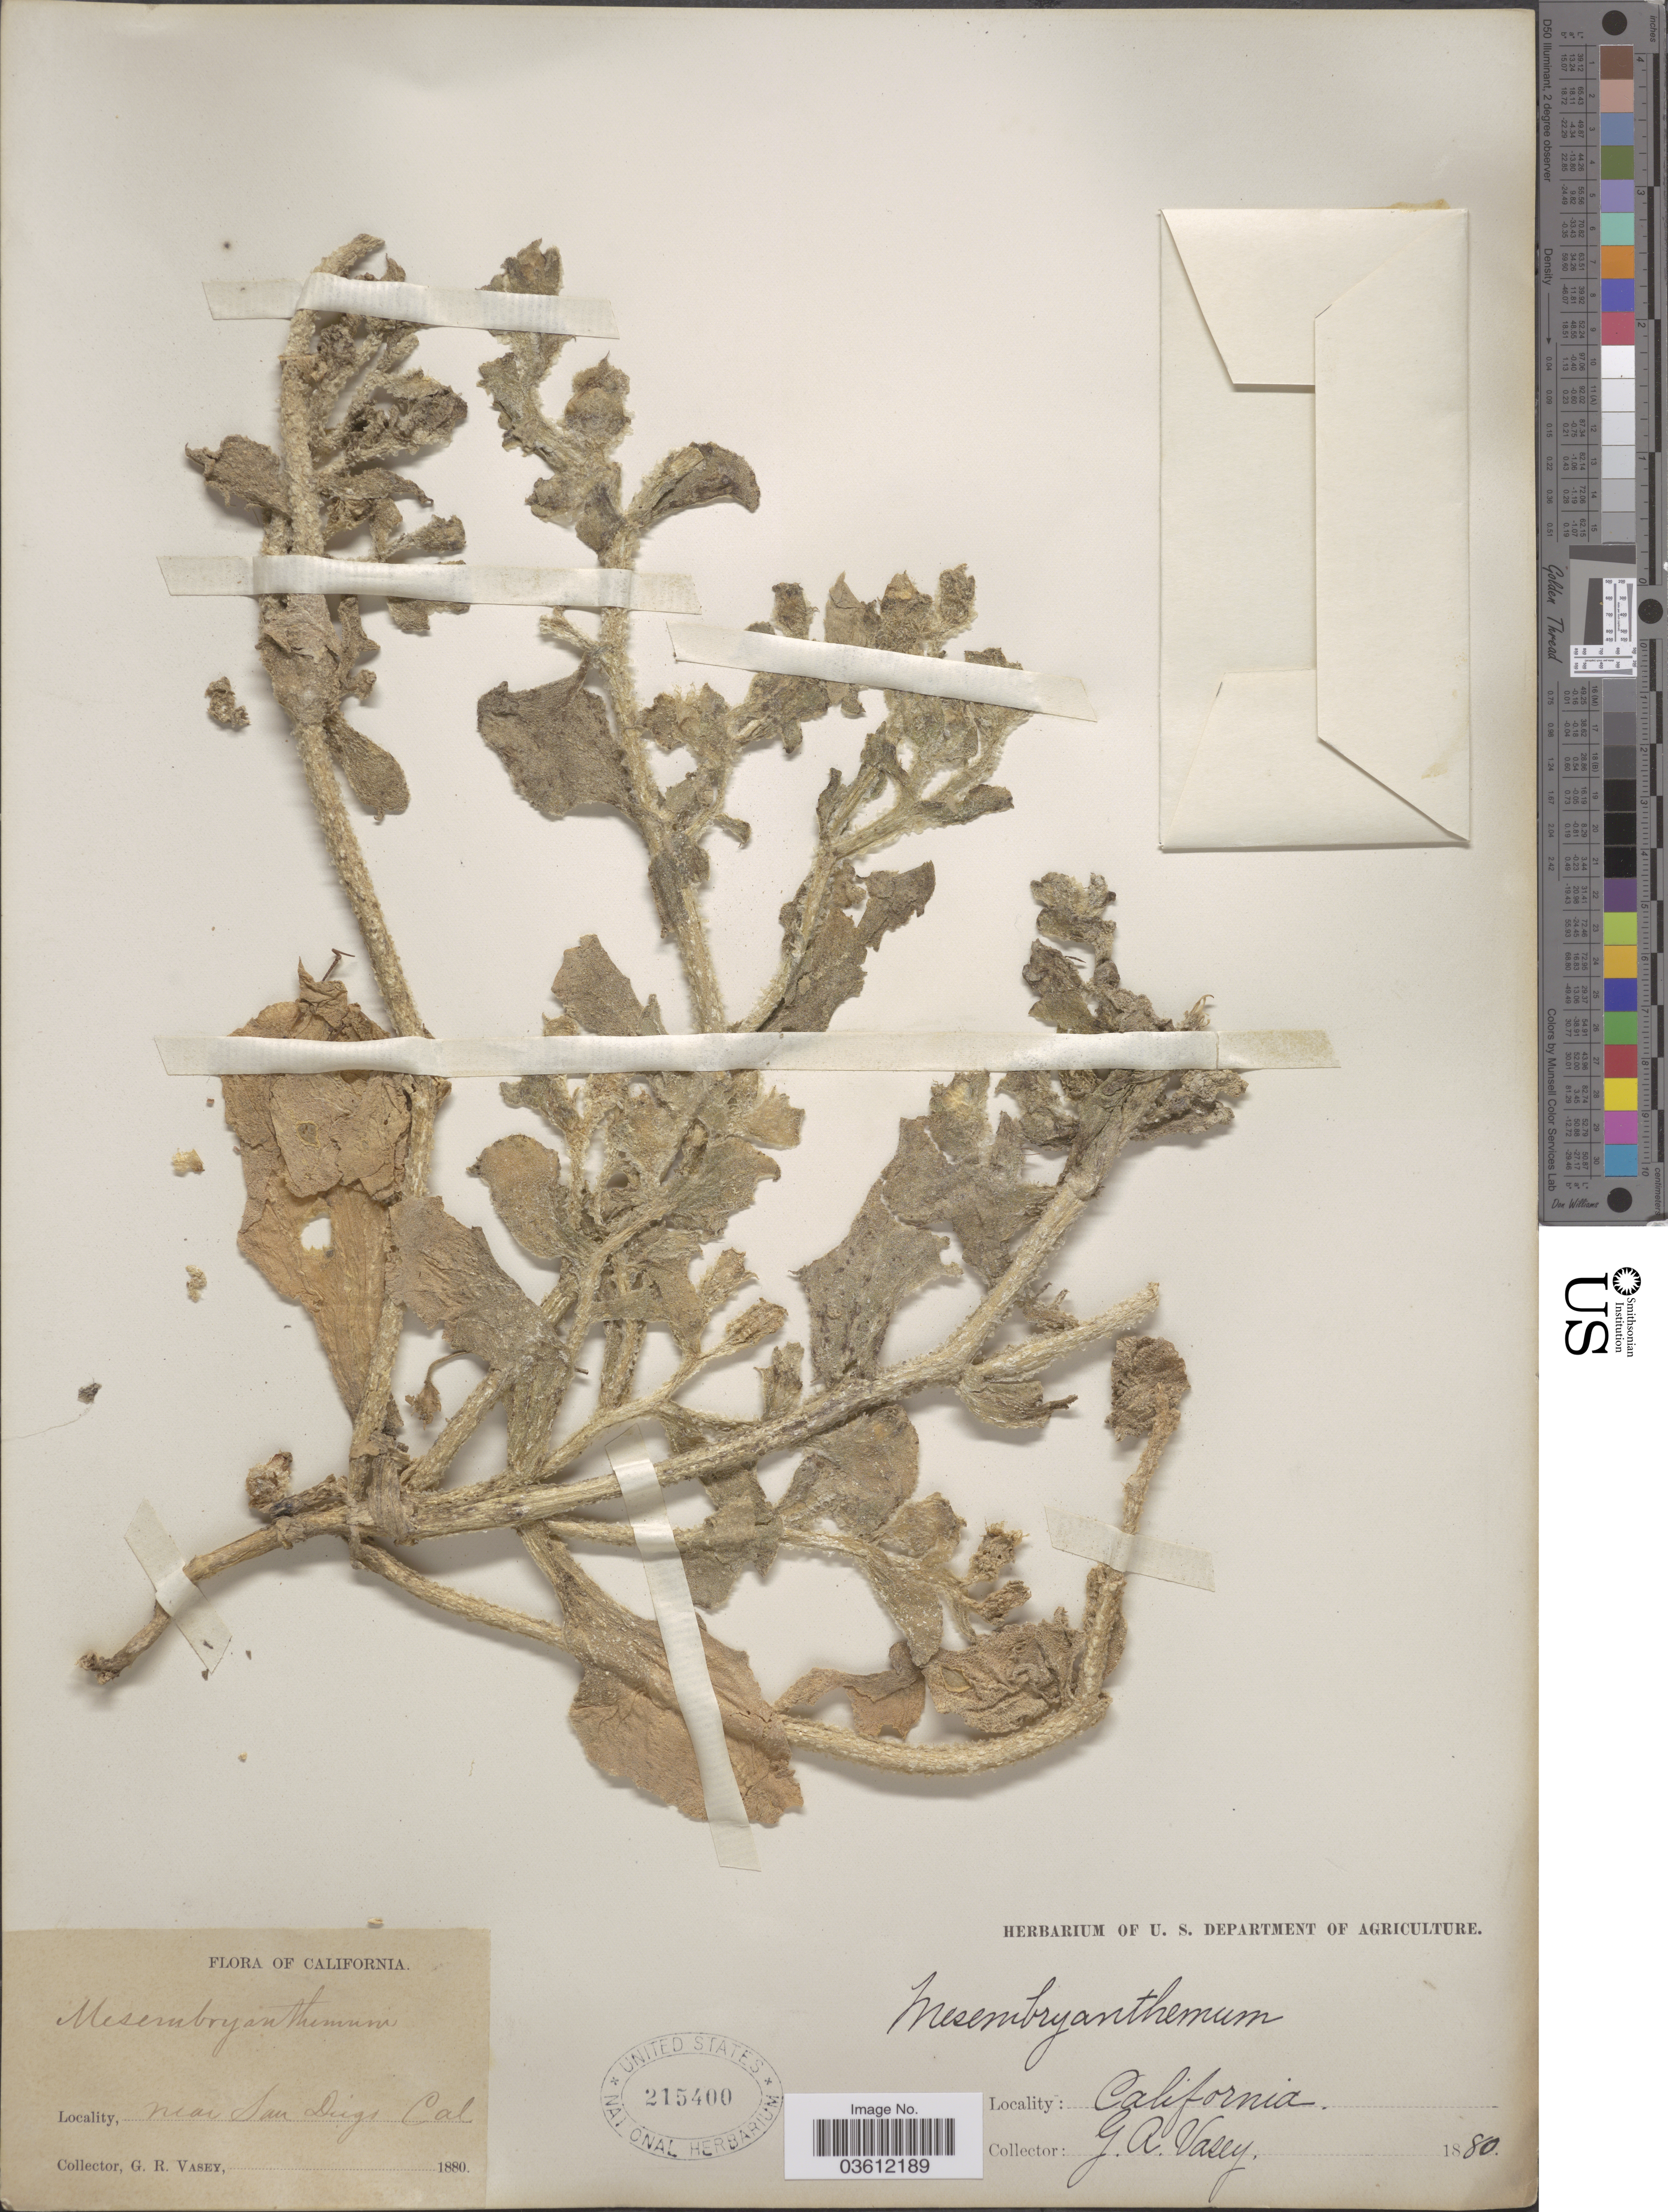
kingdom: Plantae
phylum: Tracheophyta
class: Magnoliopsida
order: Caryophyllales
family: Aizoaceae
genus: Mesembryanthemum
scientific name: Mesembryanthemum crystallinum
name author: L.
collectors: G. R. Vasey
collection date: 1880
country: United States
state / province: California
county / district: San Diego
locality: Near San Diego.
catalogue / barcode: US 215400